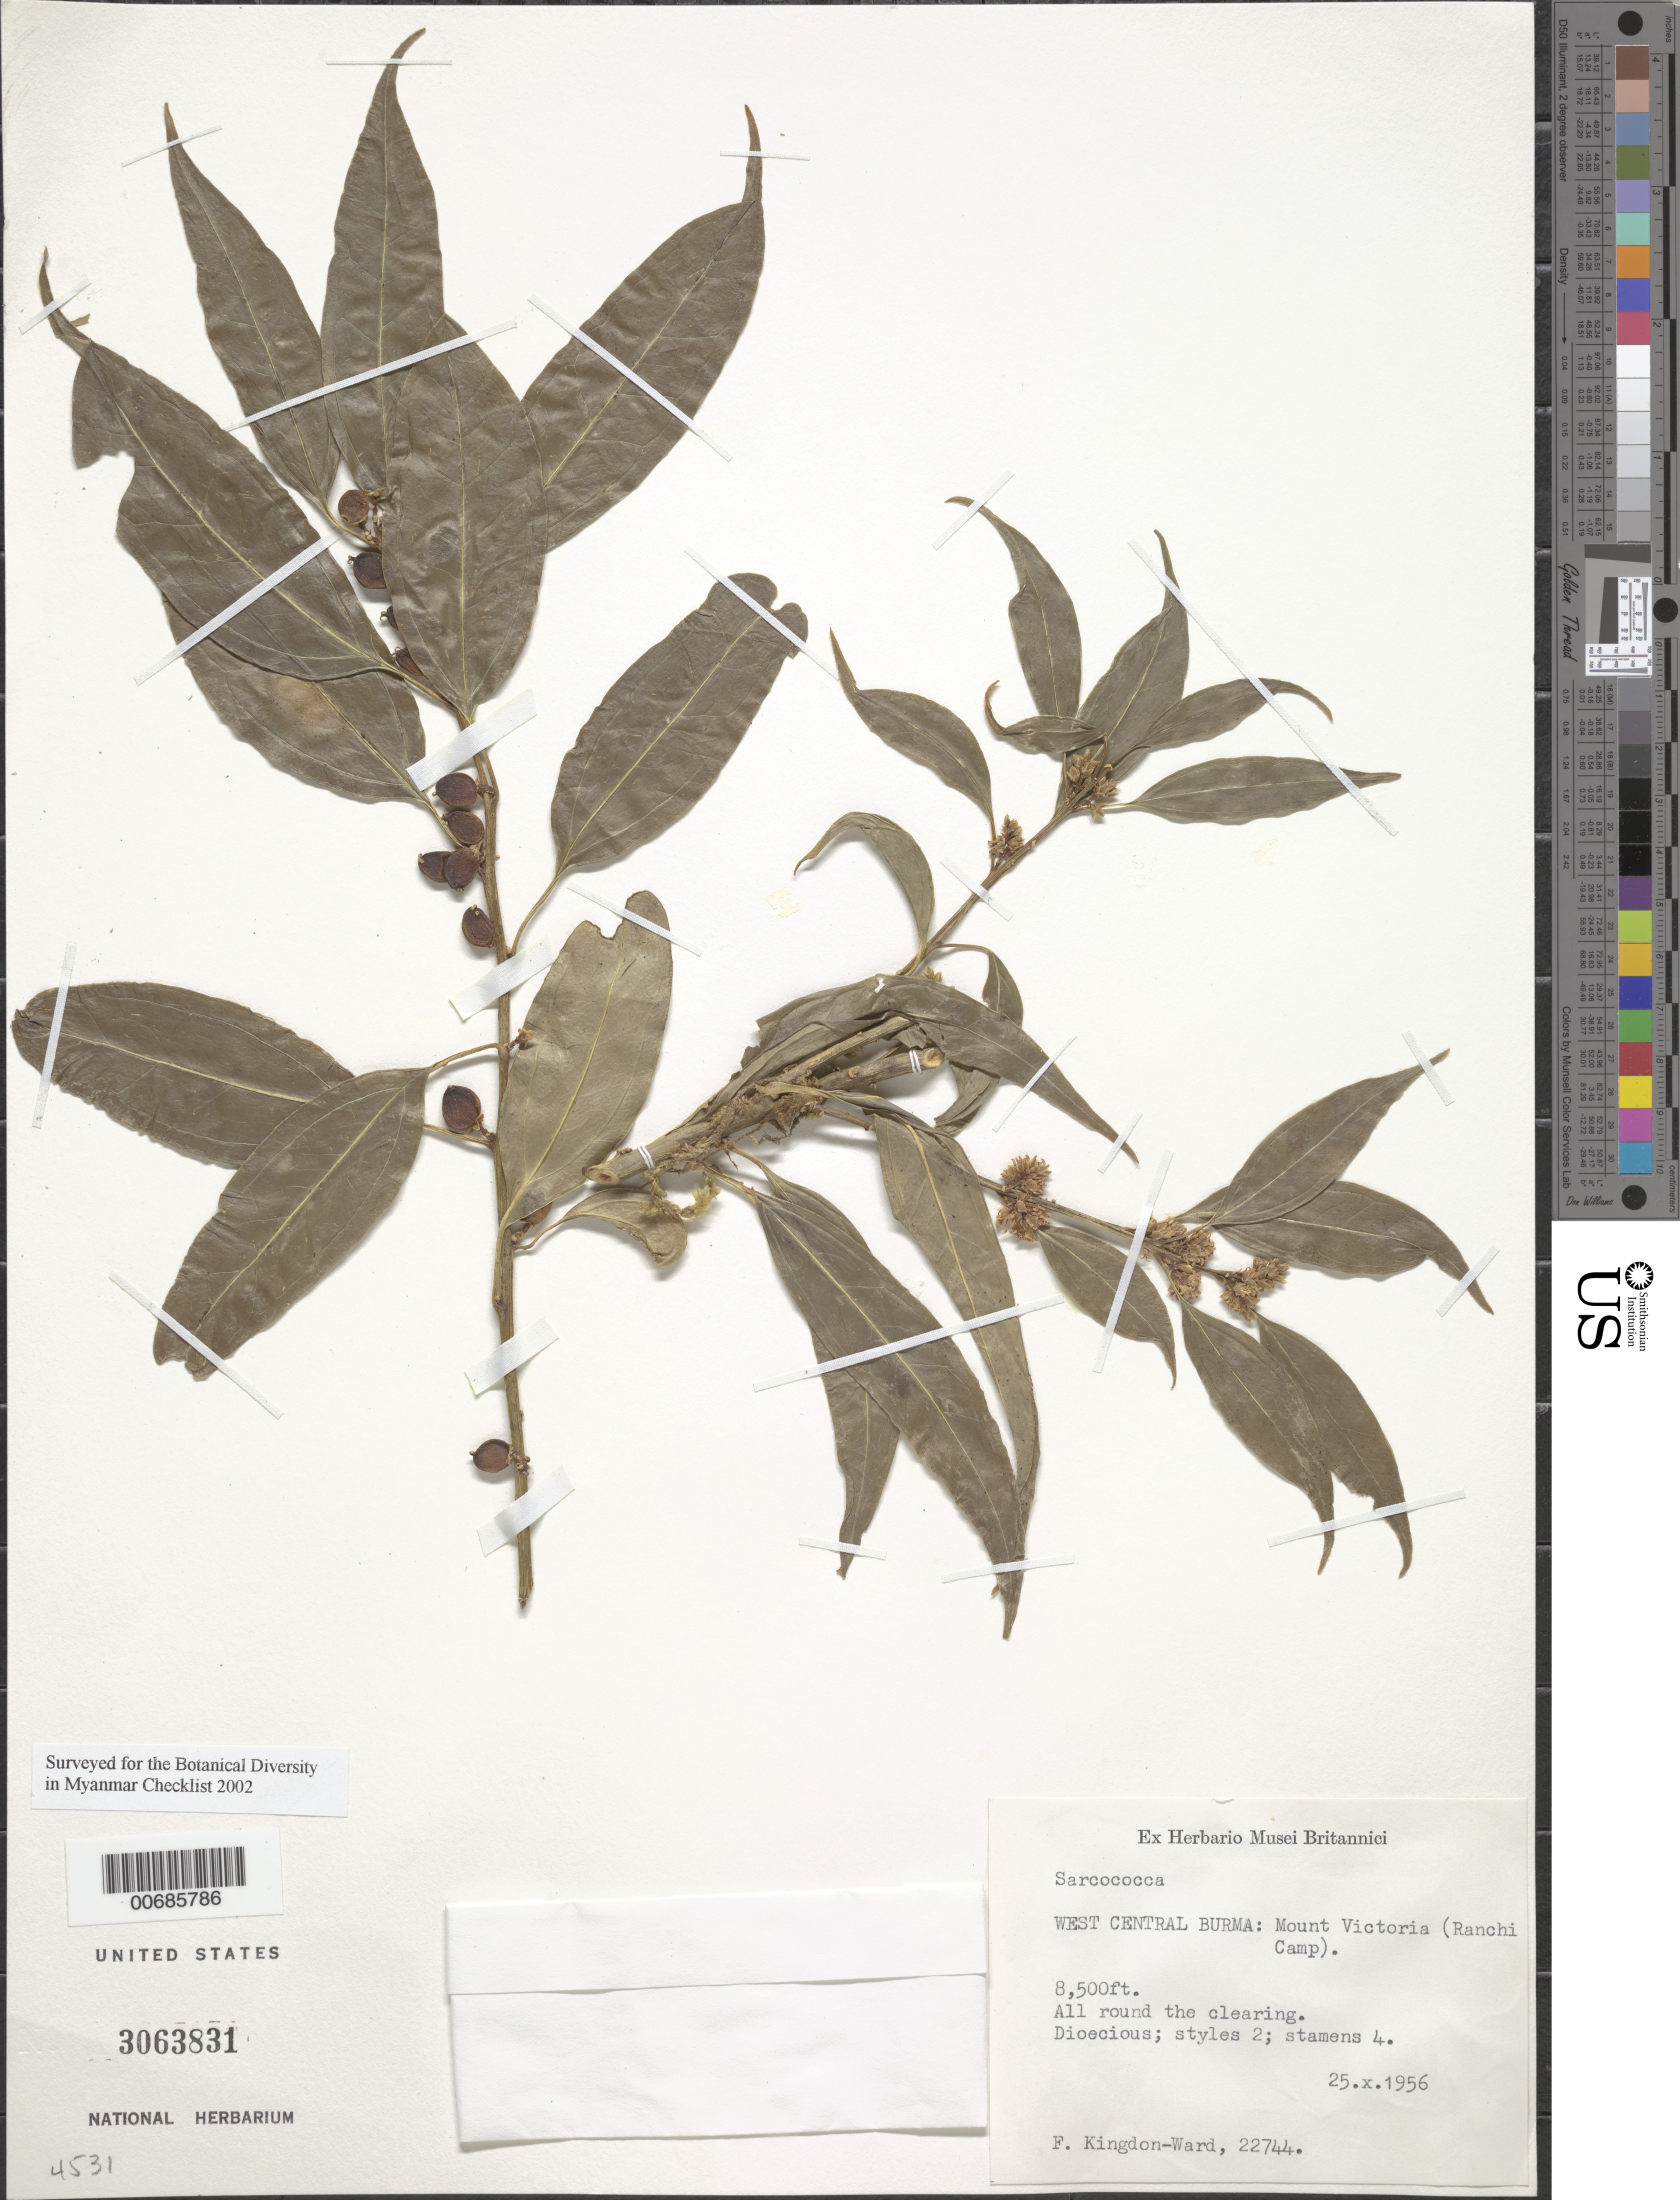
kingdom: Plantae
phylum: Tracheophyta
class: Magnoliopsida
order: Buxales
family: Buxaceae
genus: Sarcococca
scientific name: Sarcococca sp.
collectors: F. Kingdon Ward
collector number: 22744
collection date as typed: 25 Oct 1956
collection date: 1956-10-25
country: Myanmar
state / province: Chin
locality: Mt. Victoria, Ranchi Camp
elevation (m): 2591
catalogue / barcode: US 3063831